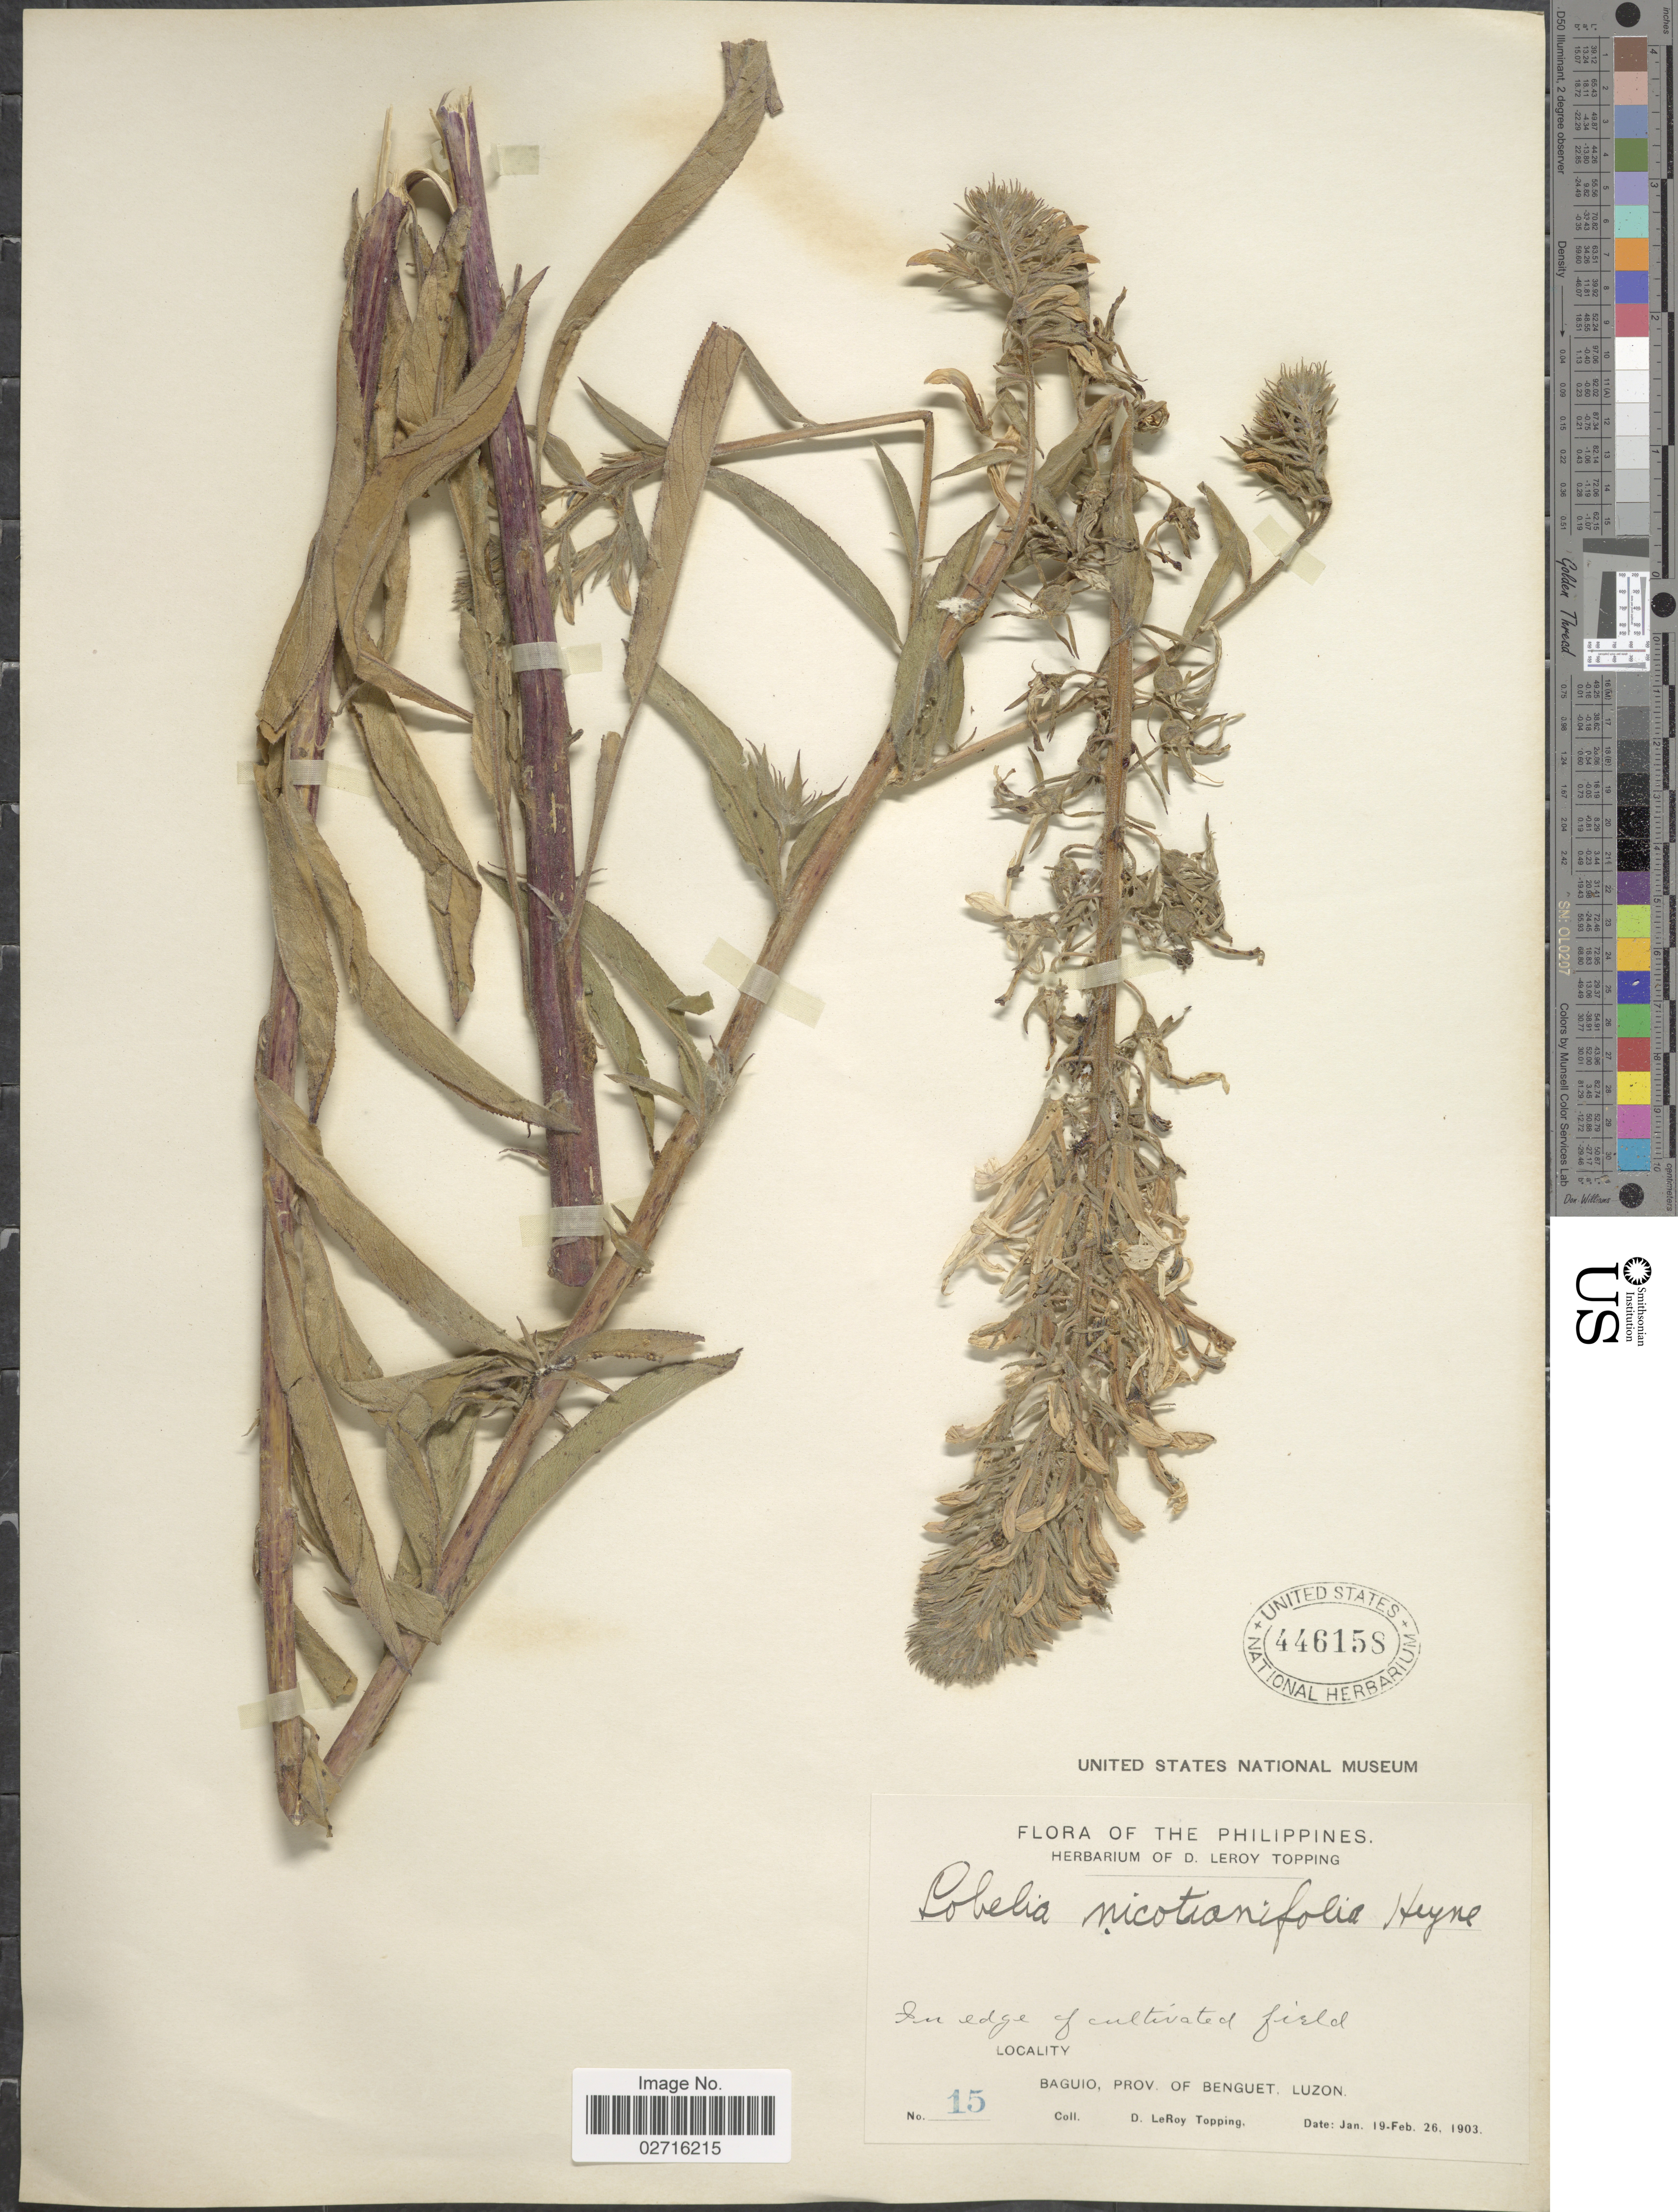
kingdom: Plantae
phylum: Tracheophyta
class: Magnoliopsida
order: Asterales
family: Campanulaceae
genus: Lobelia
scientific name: Lobelia nicotianifolia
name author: Roth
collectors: D. L. Topping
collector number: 15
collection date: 1903-01-19/1903-02-26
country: Philippines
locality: In edge of cultivated field, Baguio, Prov. of Benguet, Luzon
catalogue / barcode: US 446158